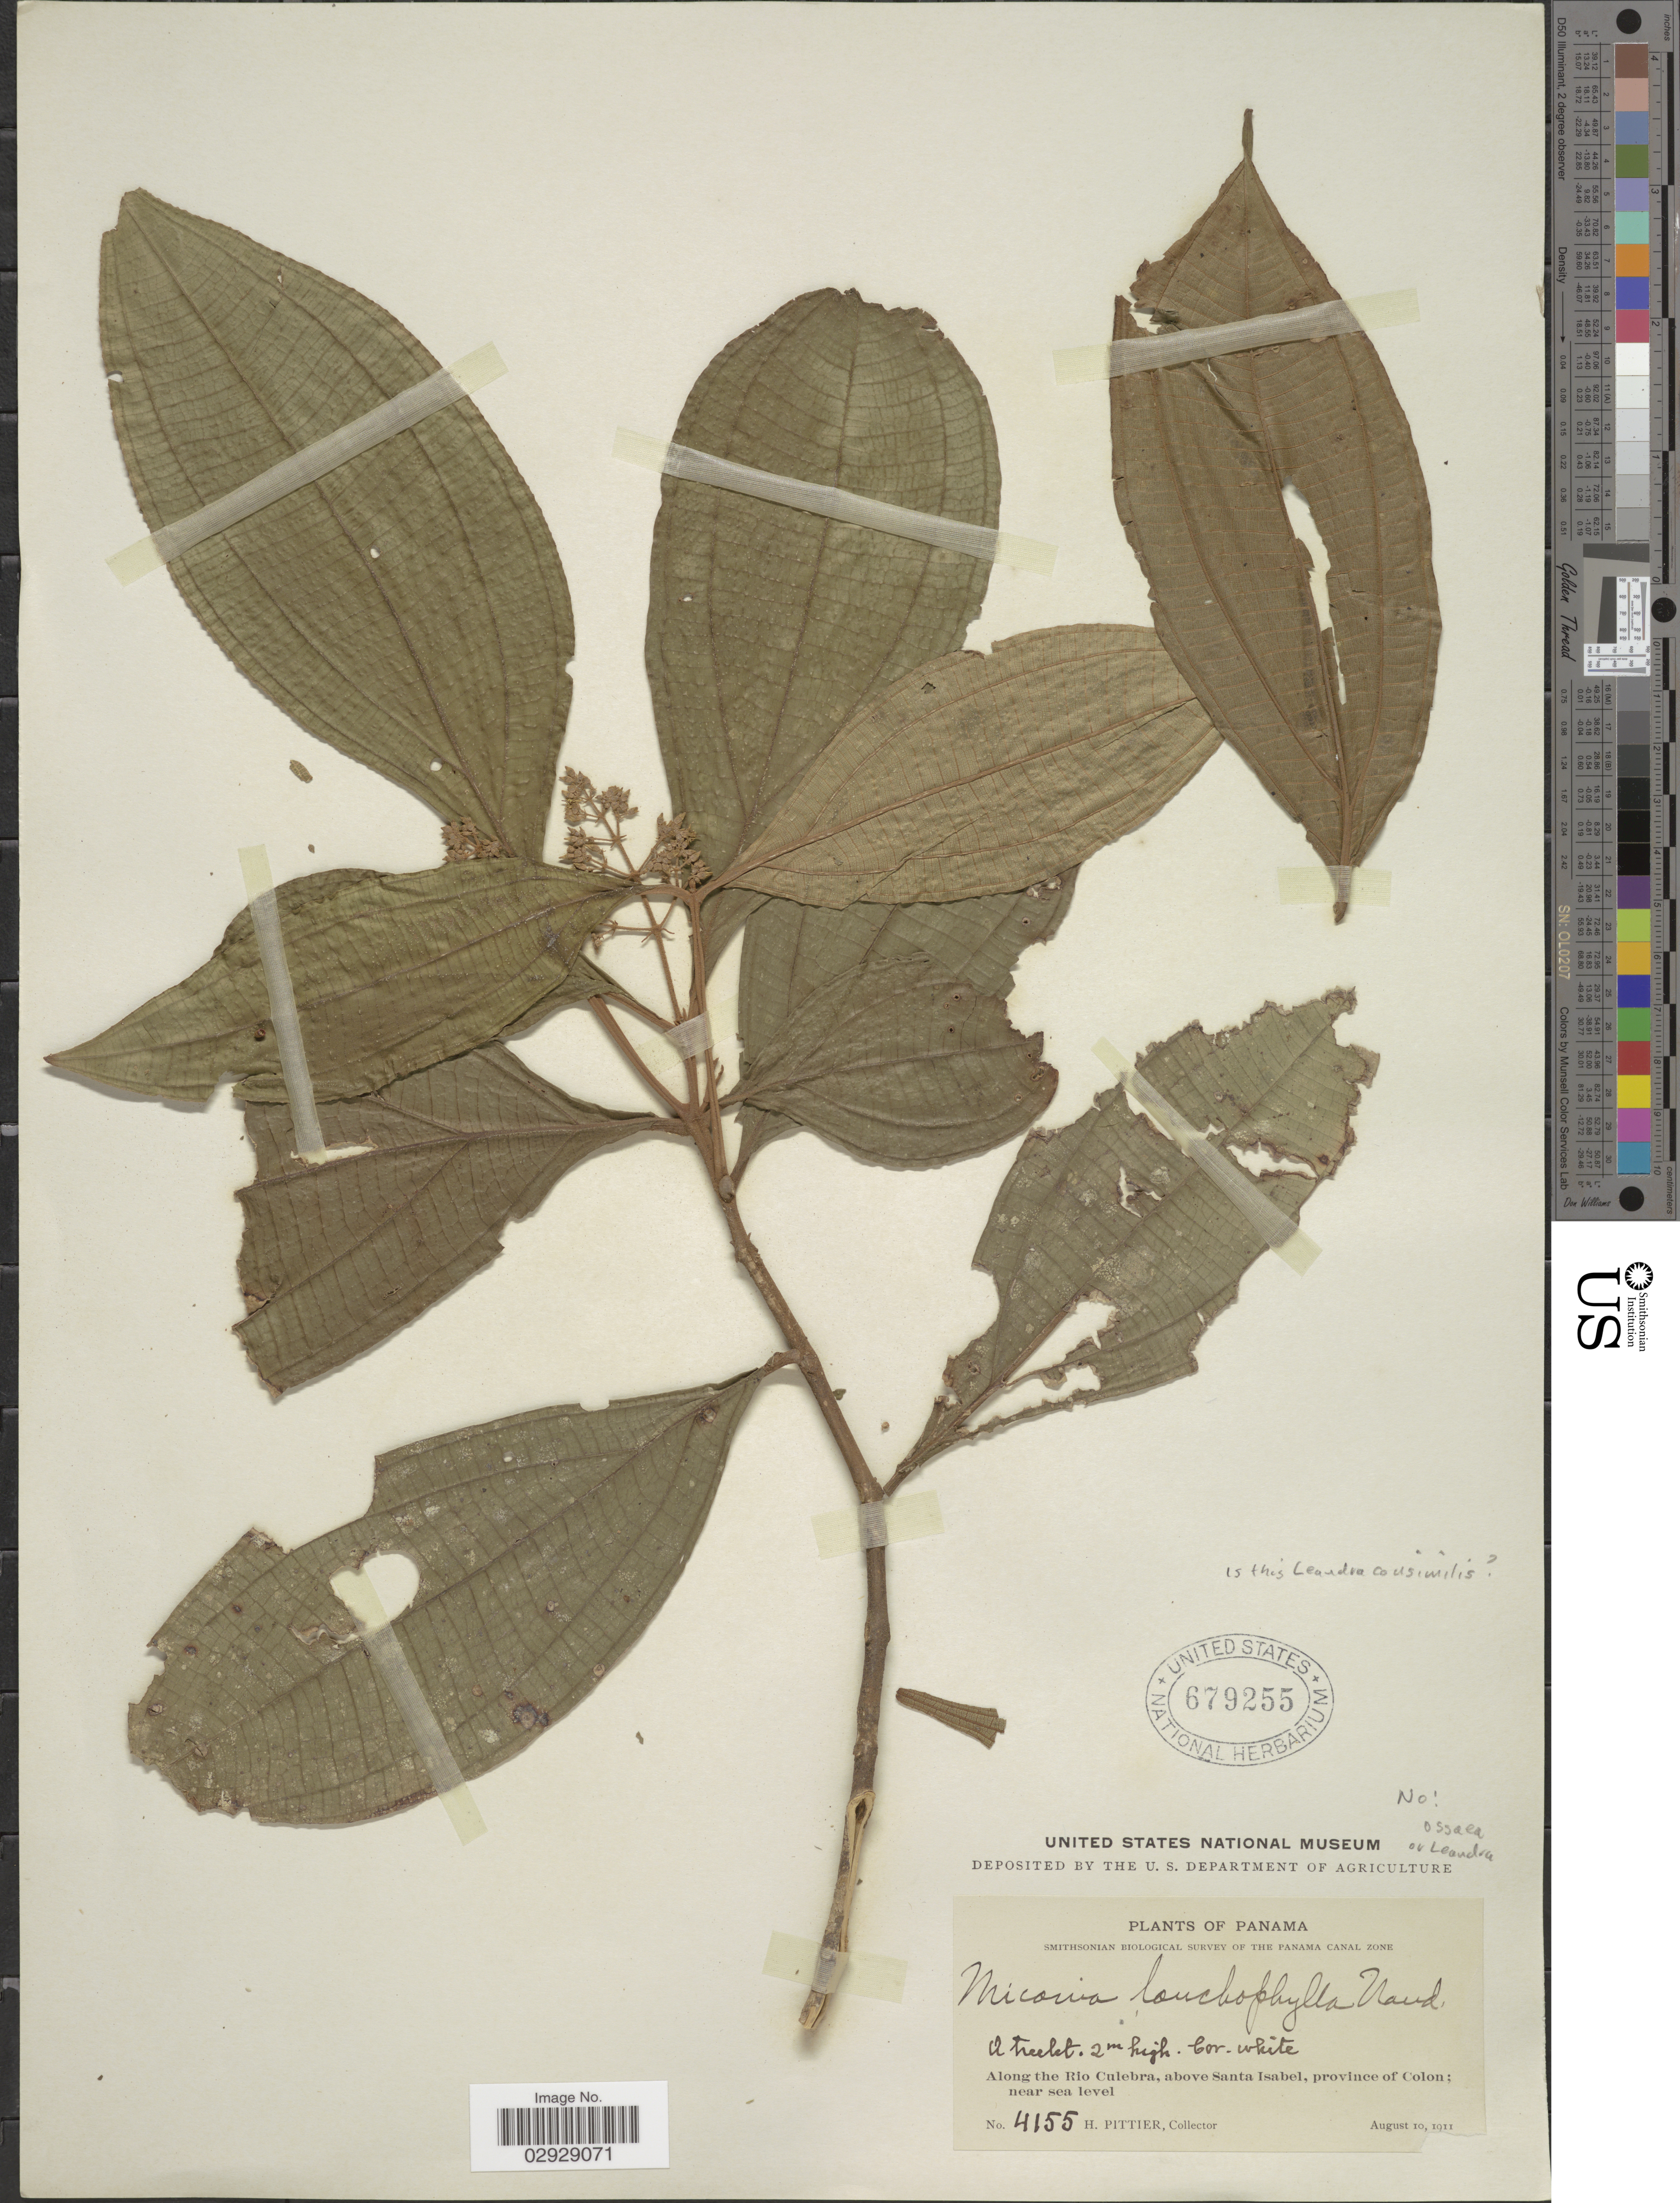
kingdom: Plantae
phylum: Tracheophyta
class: Magnoliopsida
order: Myrtales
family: Melastomataceae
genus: Leandra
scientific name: Leandra consimilis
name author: Gleason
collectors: H. F. Pittier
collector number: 4155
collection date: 1911-08-10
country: Panama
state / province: Colón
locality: Along the Rio Culebra, above Santa Isabel.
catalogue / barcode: US 679255